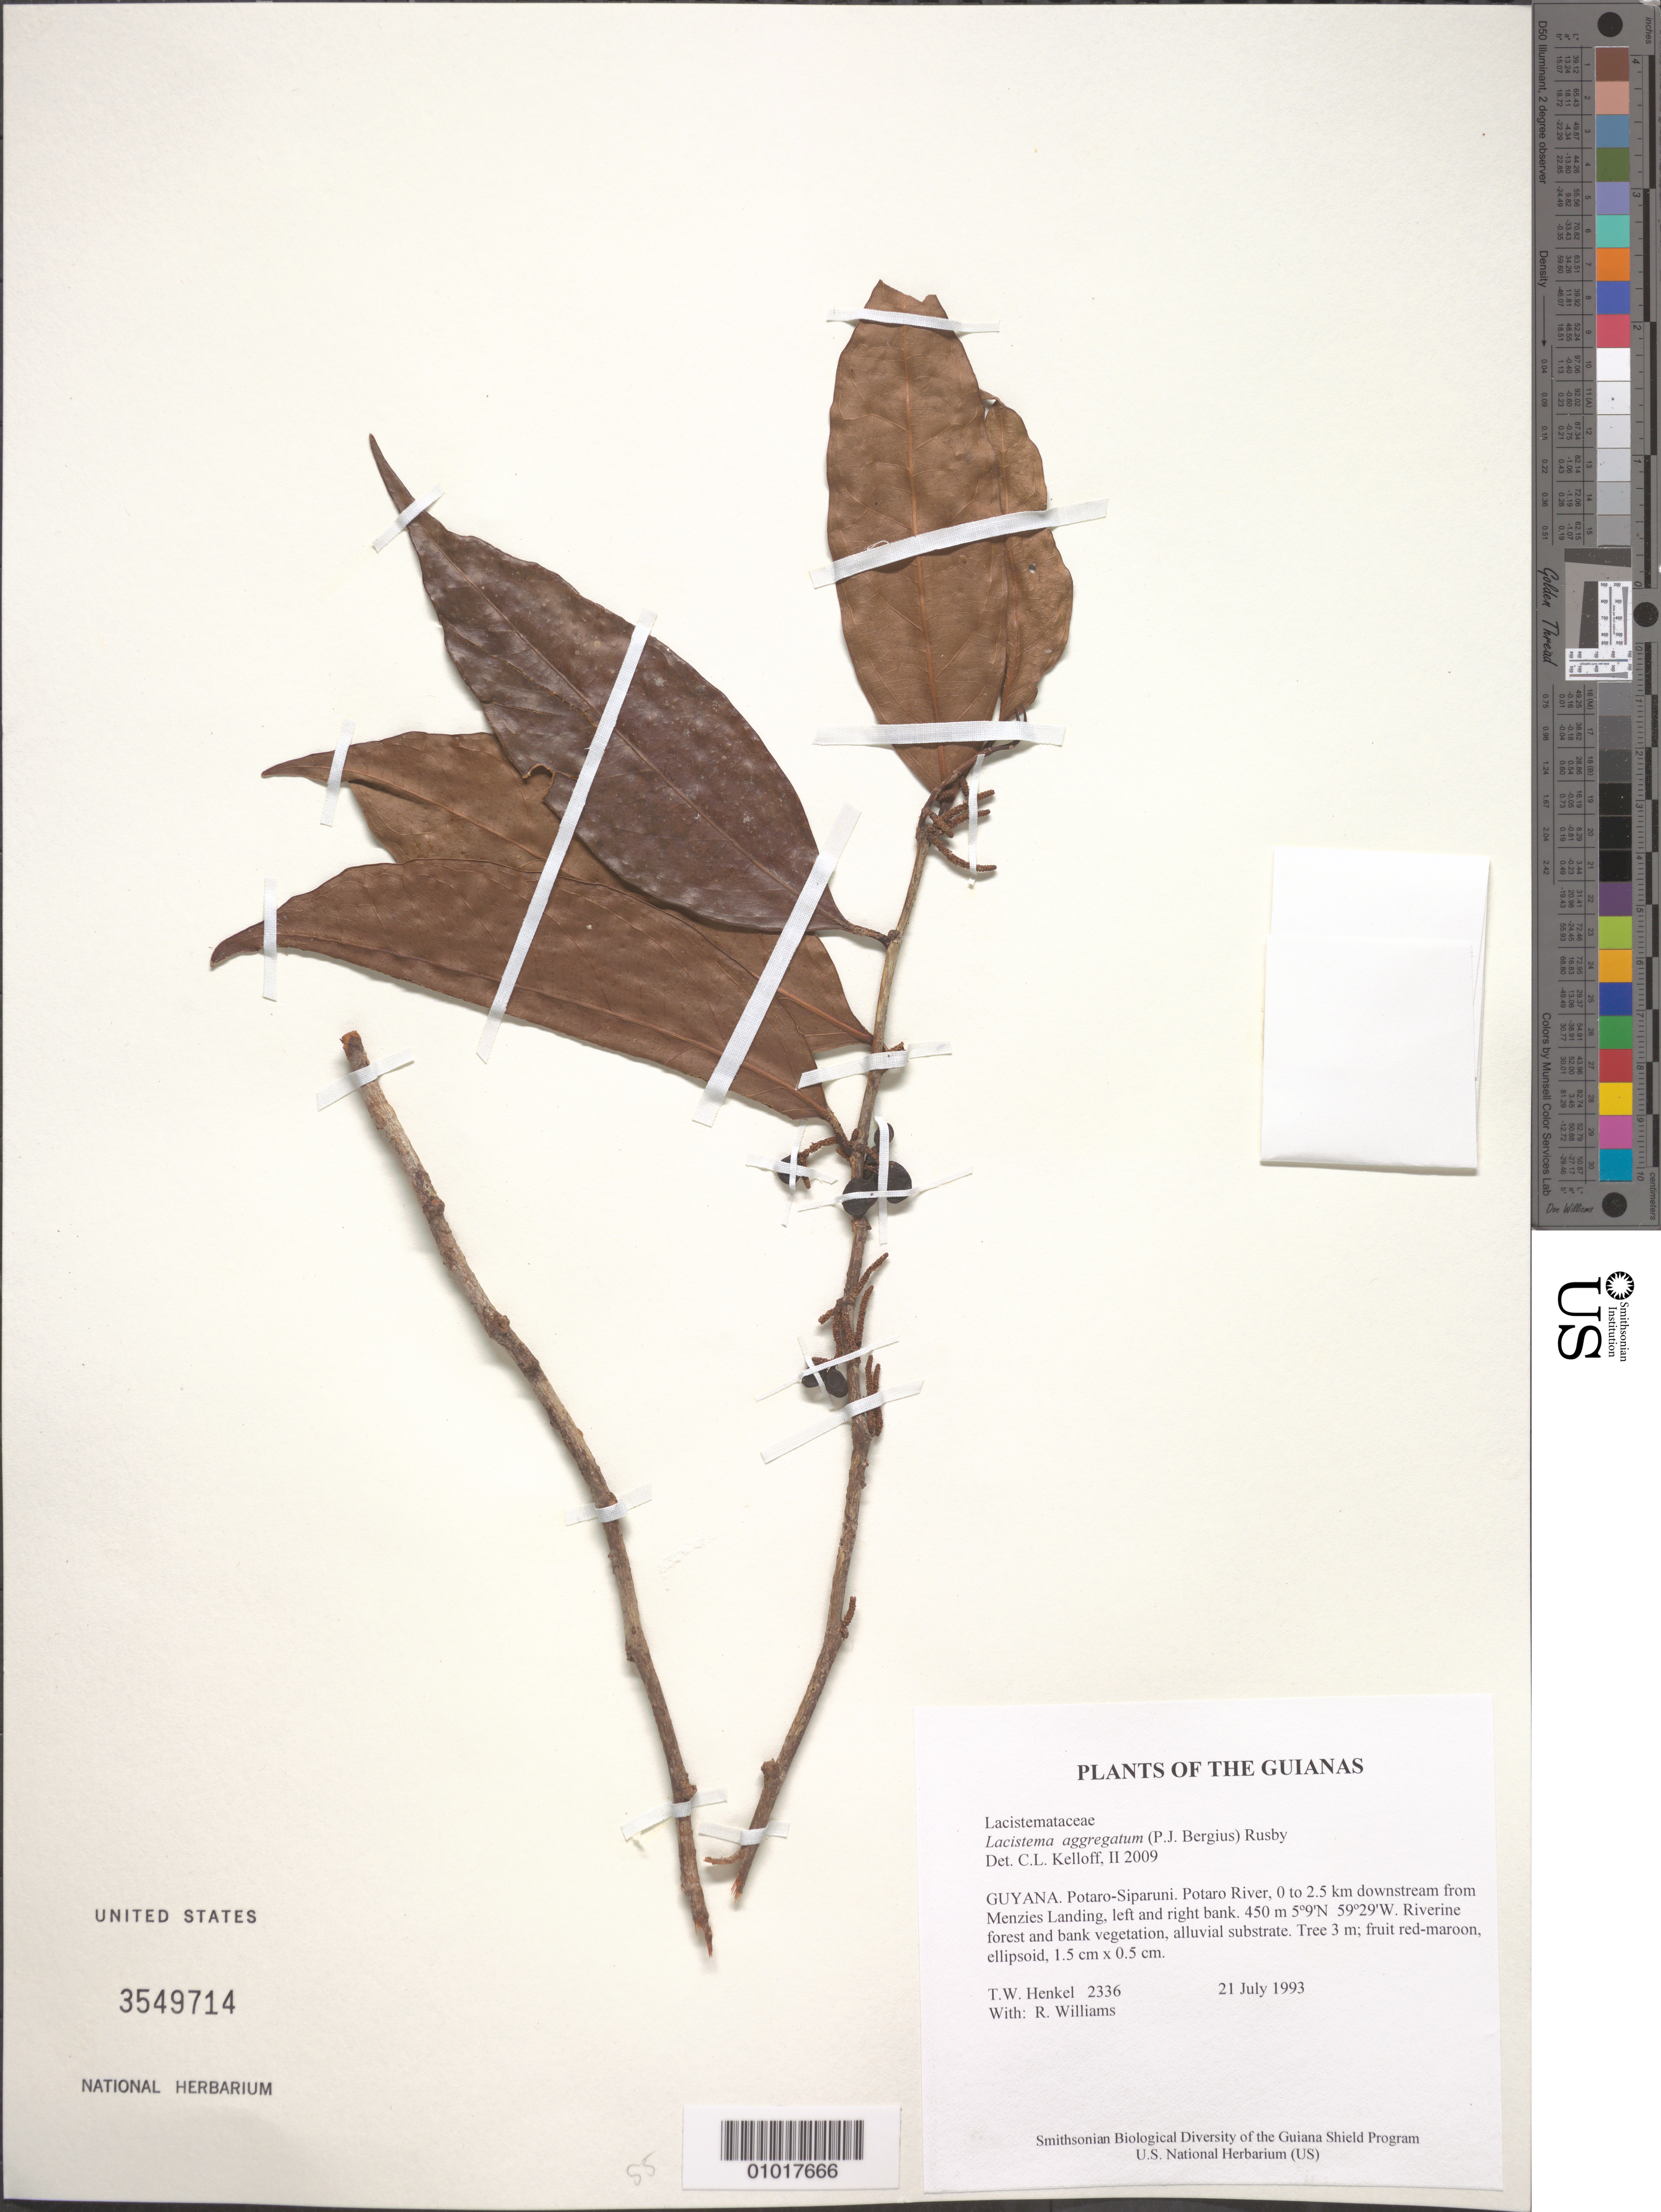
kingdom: Plantae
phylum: Tracheophyta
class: Magnoliopsida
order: Malpighiales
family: Lacistemataceae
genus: Lacistema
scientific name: Lacistema aggregatum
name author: (P.J. Bergius) Rusby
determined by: Kelloff, Carol L., (US), Smithsonian Institution - National Museum of Natural History (UNITED STATES)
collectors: T. Henkel & R. Williams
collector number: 2336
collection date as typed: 21 July 1993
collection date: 1993-07-21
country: Guyana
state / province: Potaro-Siparuni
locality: Potaro River, 0 to 2.5 km downstream from Menzies Landing, left and right bank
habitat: Riverine forest and bank vegetation, alluvial substrate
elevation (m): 450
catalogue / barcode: US 3549714